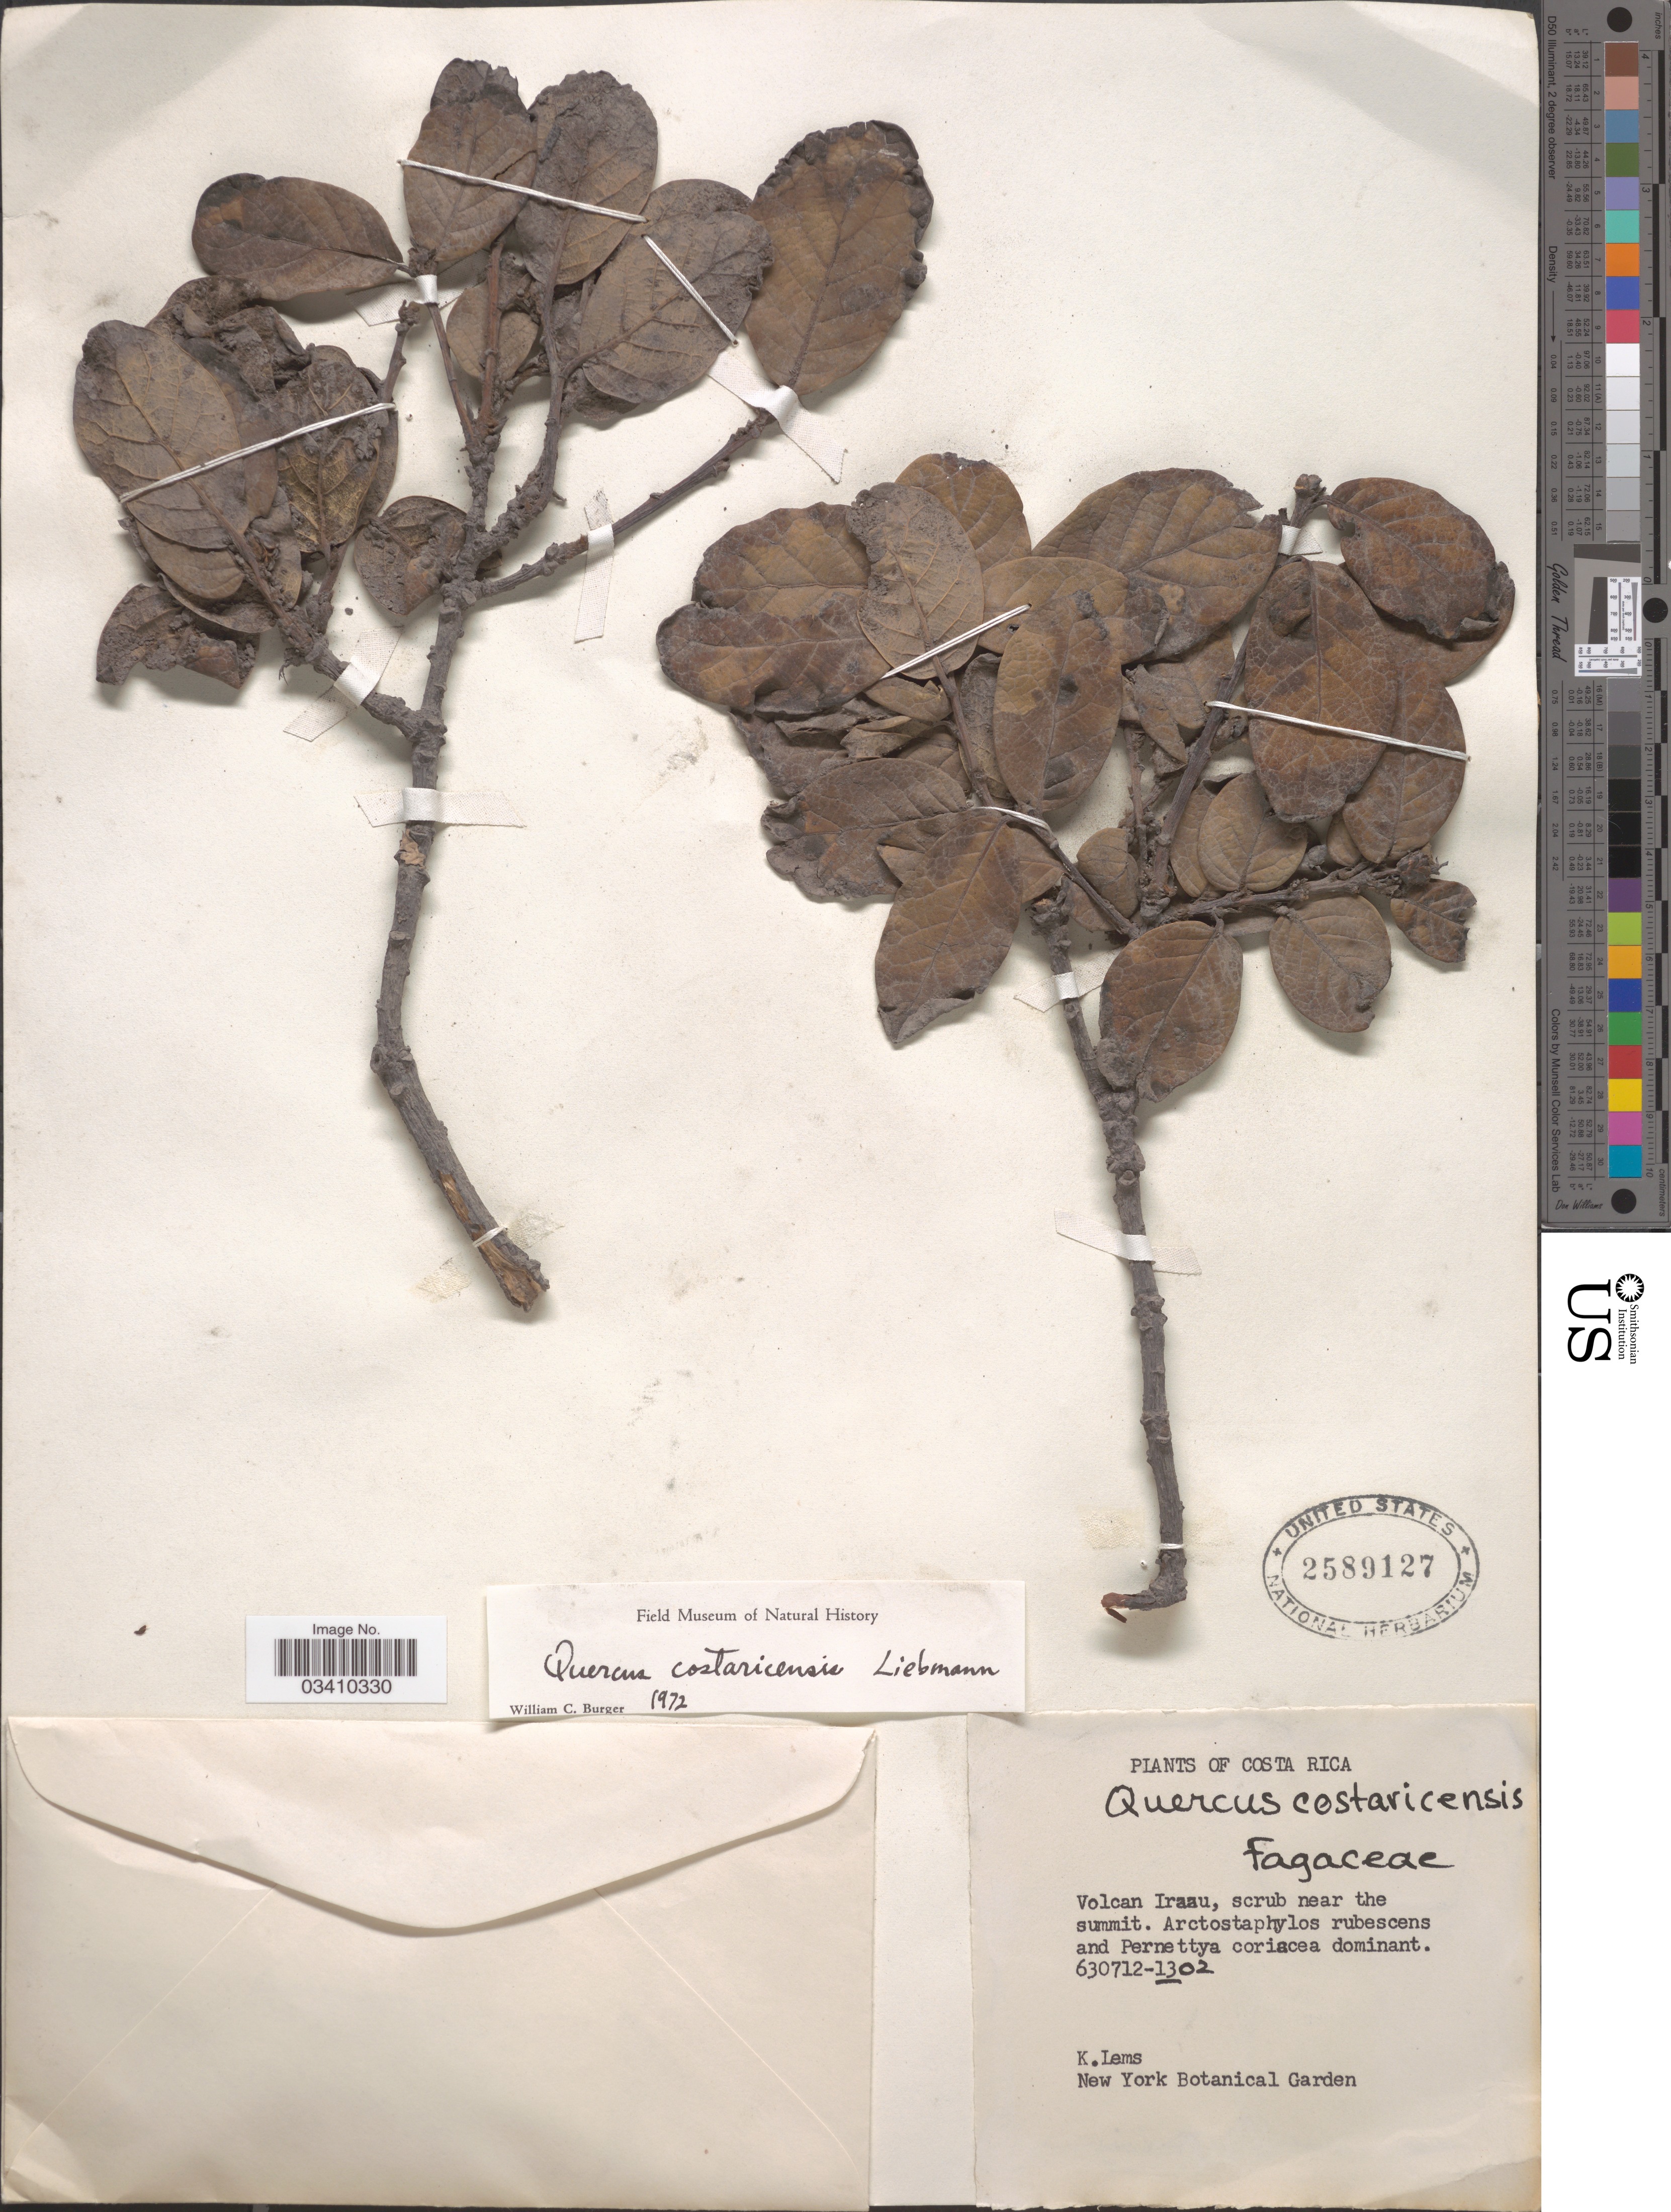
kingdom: Plantae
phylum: Tracheophyta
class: Magnoliopsida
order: Fagales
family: Fagaceae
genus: Quercus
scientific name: Quercus costaricensis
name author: Liebm.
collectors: K. Lems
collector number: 630712-1302?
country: Costa Rica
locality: Volcan Irazu, scrub near the summit.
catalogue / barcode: US 2589127